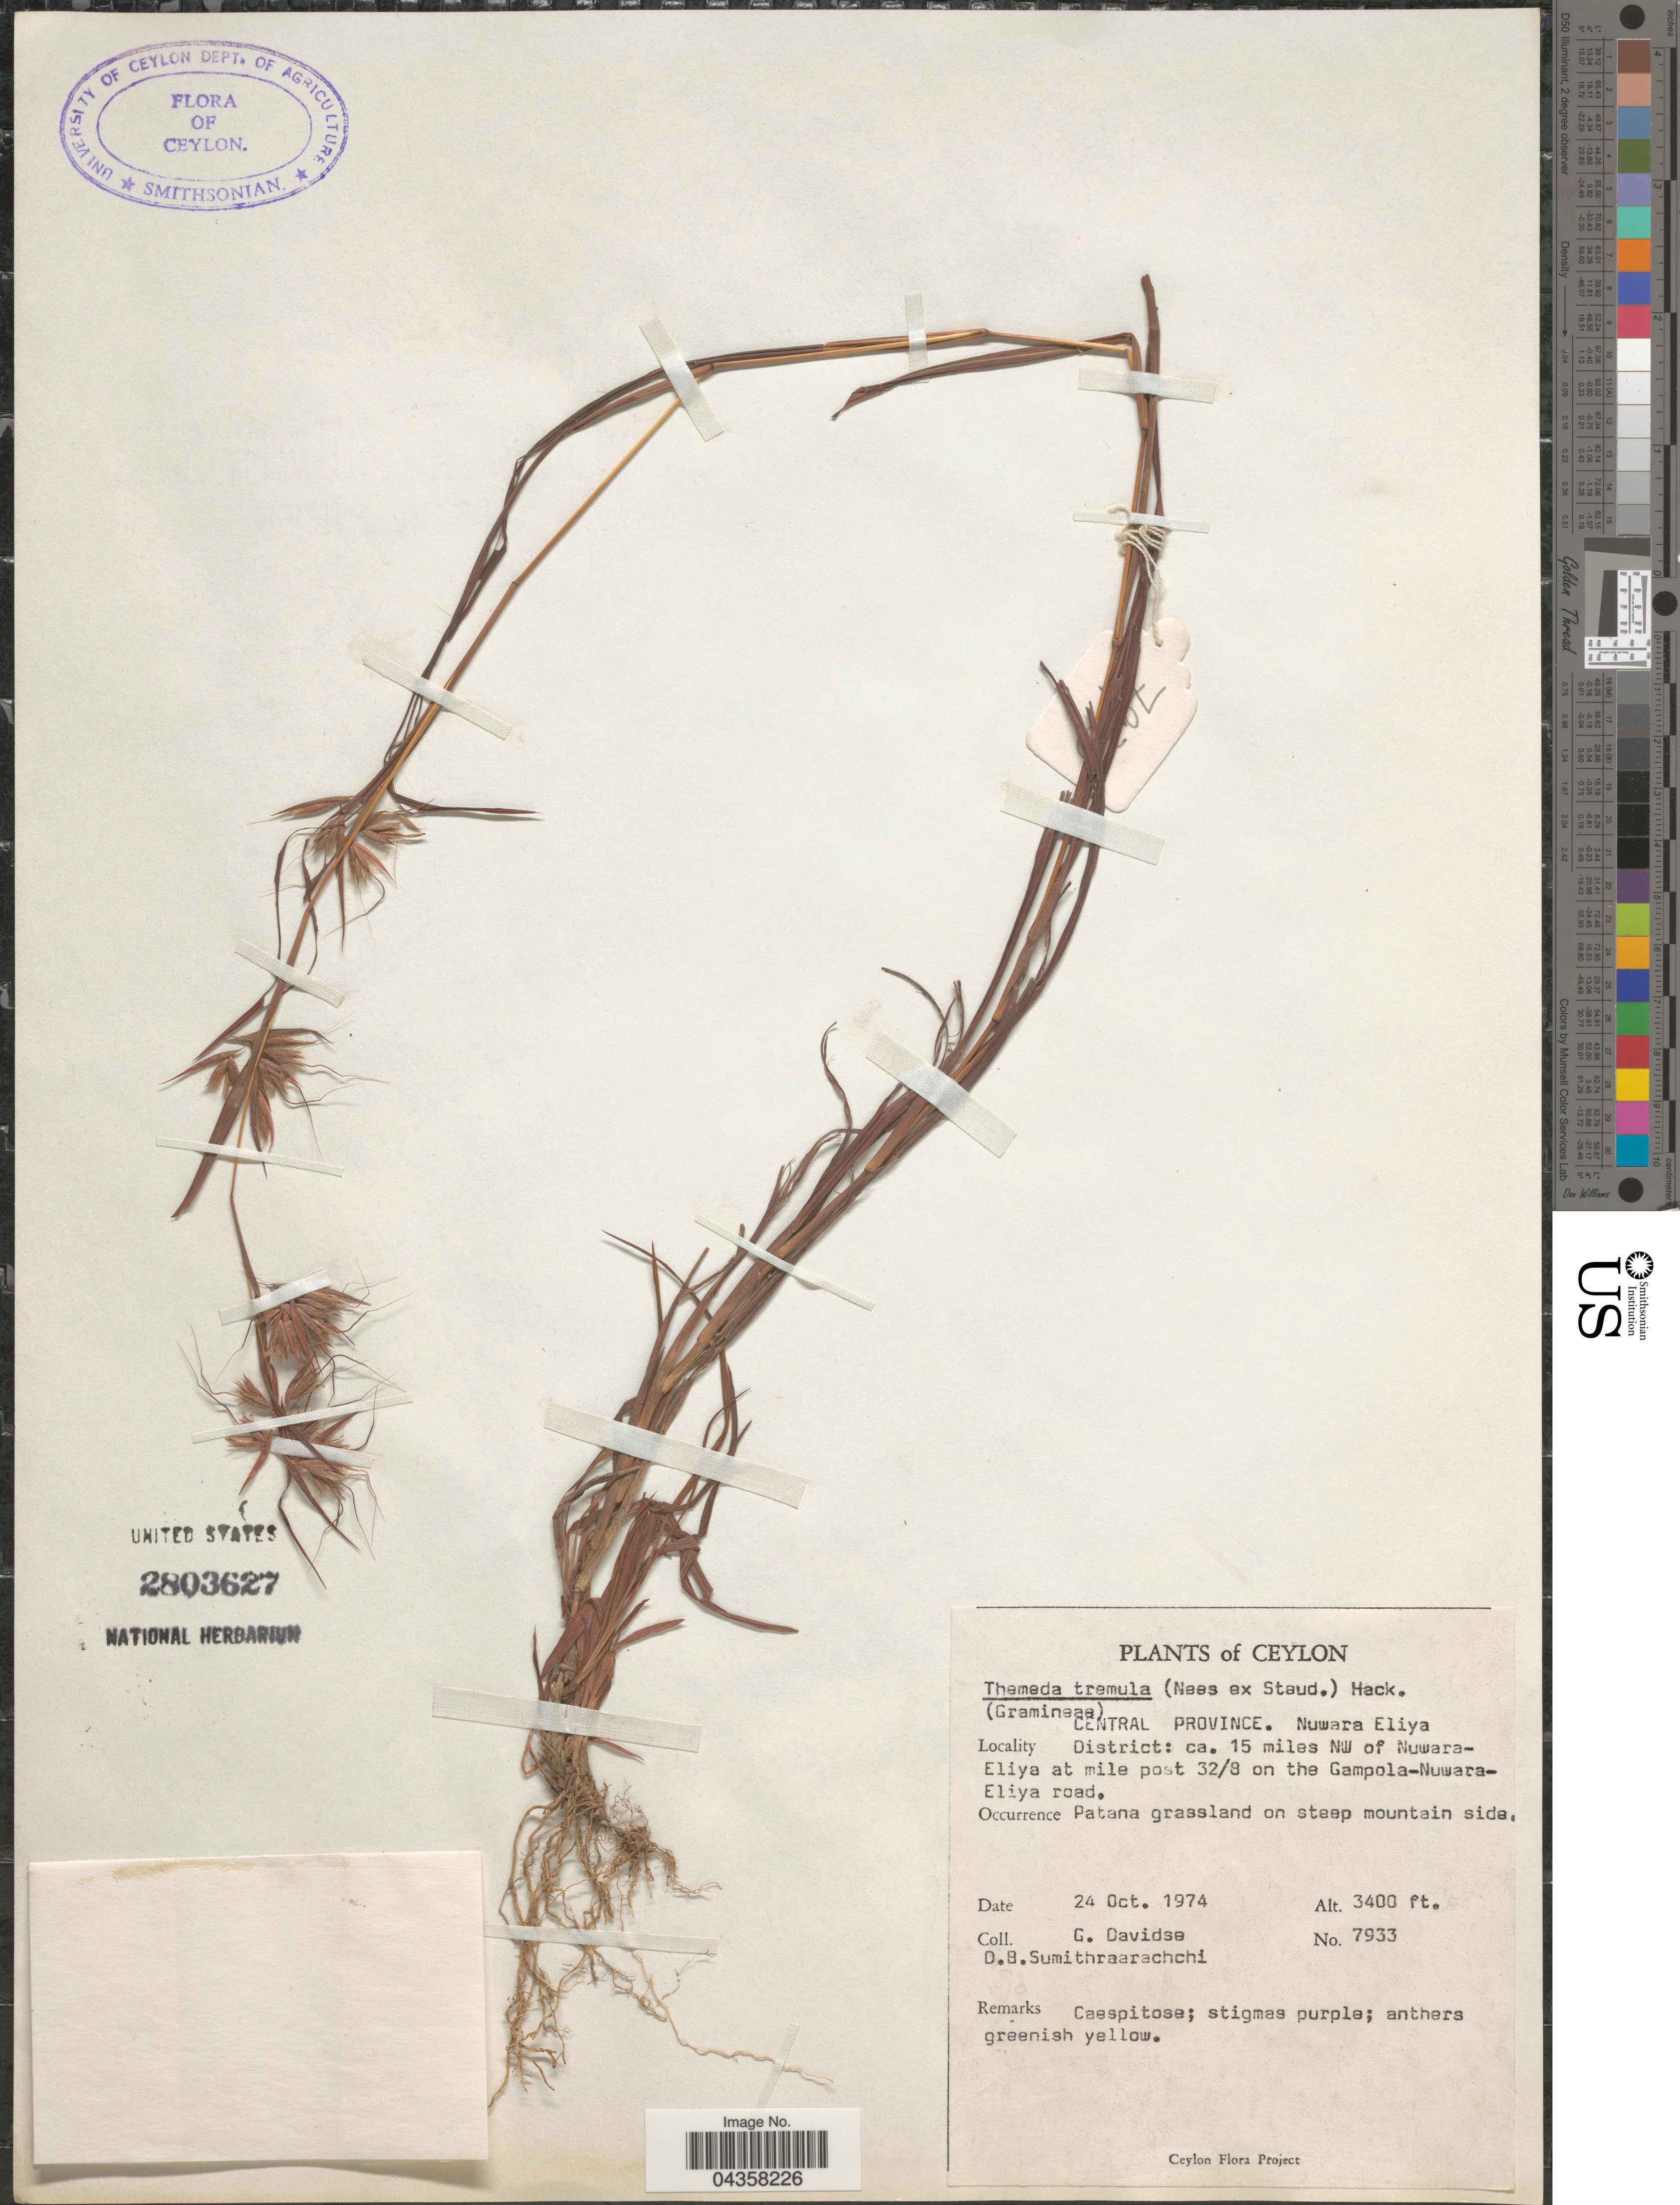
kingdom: Plantae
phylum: Tracheophyta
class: Liliopsida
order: Poales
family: Poaceae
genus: Themeda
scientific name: Themeda tremula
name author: (Nees) Hack.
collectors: G. Davidse & D. B. Sumithraarachchi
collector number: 7933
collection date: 1974-10-24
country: Sri Lanka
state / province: Central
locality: Ceylon. Central Province. Nuwara Eliya District: ca. 15 miles NW of Nuwara-Eliya at mile post 32/8 on the Gampola-Nuwara-Eliya road.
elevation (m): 1036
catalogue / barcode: US 2803627